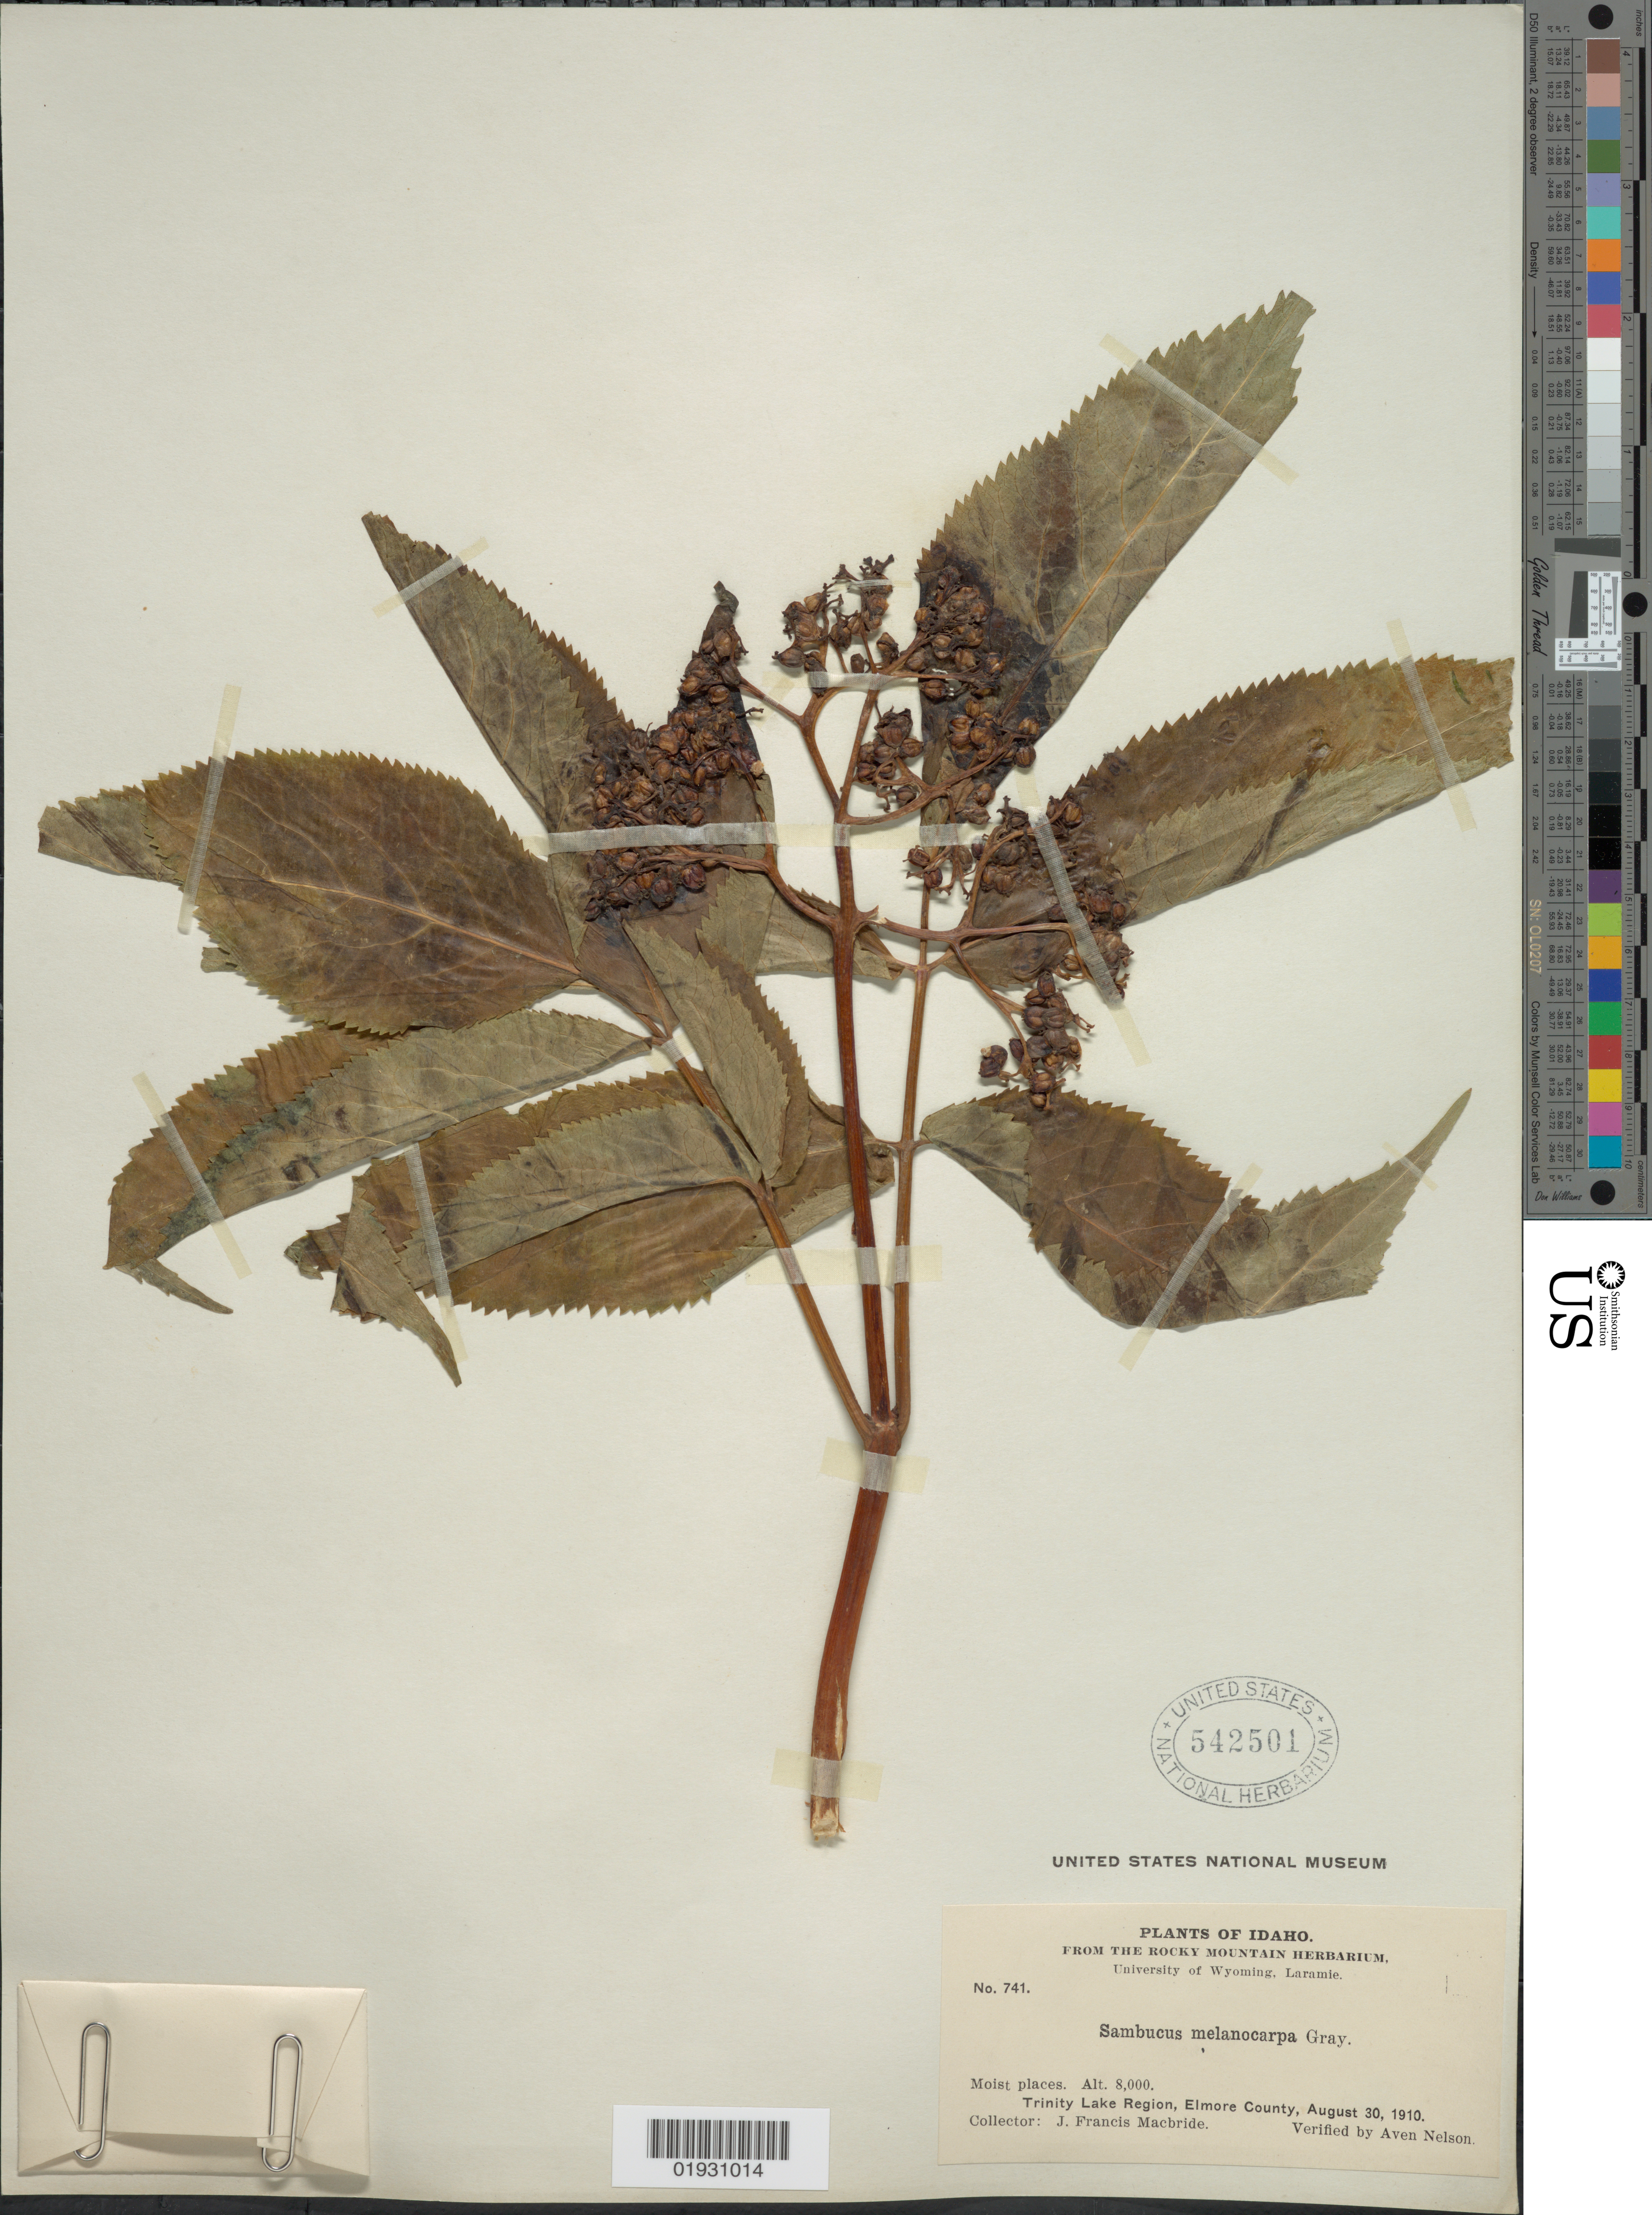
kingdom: Plantae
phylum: Tracheophyta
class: Magnoliopsida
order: Dipsacales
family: Viburnaceae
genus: Sambucus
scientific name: Sambucus melanocarpa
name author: A. Gray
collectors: J. F. Macbride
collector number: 741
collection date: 1910-08-30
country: United States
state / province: Idaho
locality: Trinity Lake Region, Elmore County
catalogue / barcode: US 542501